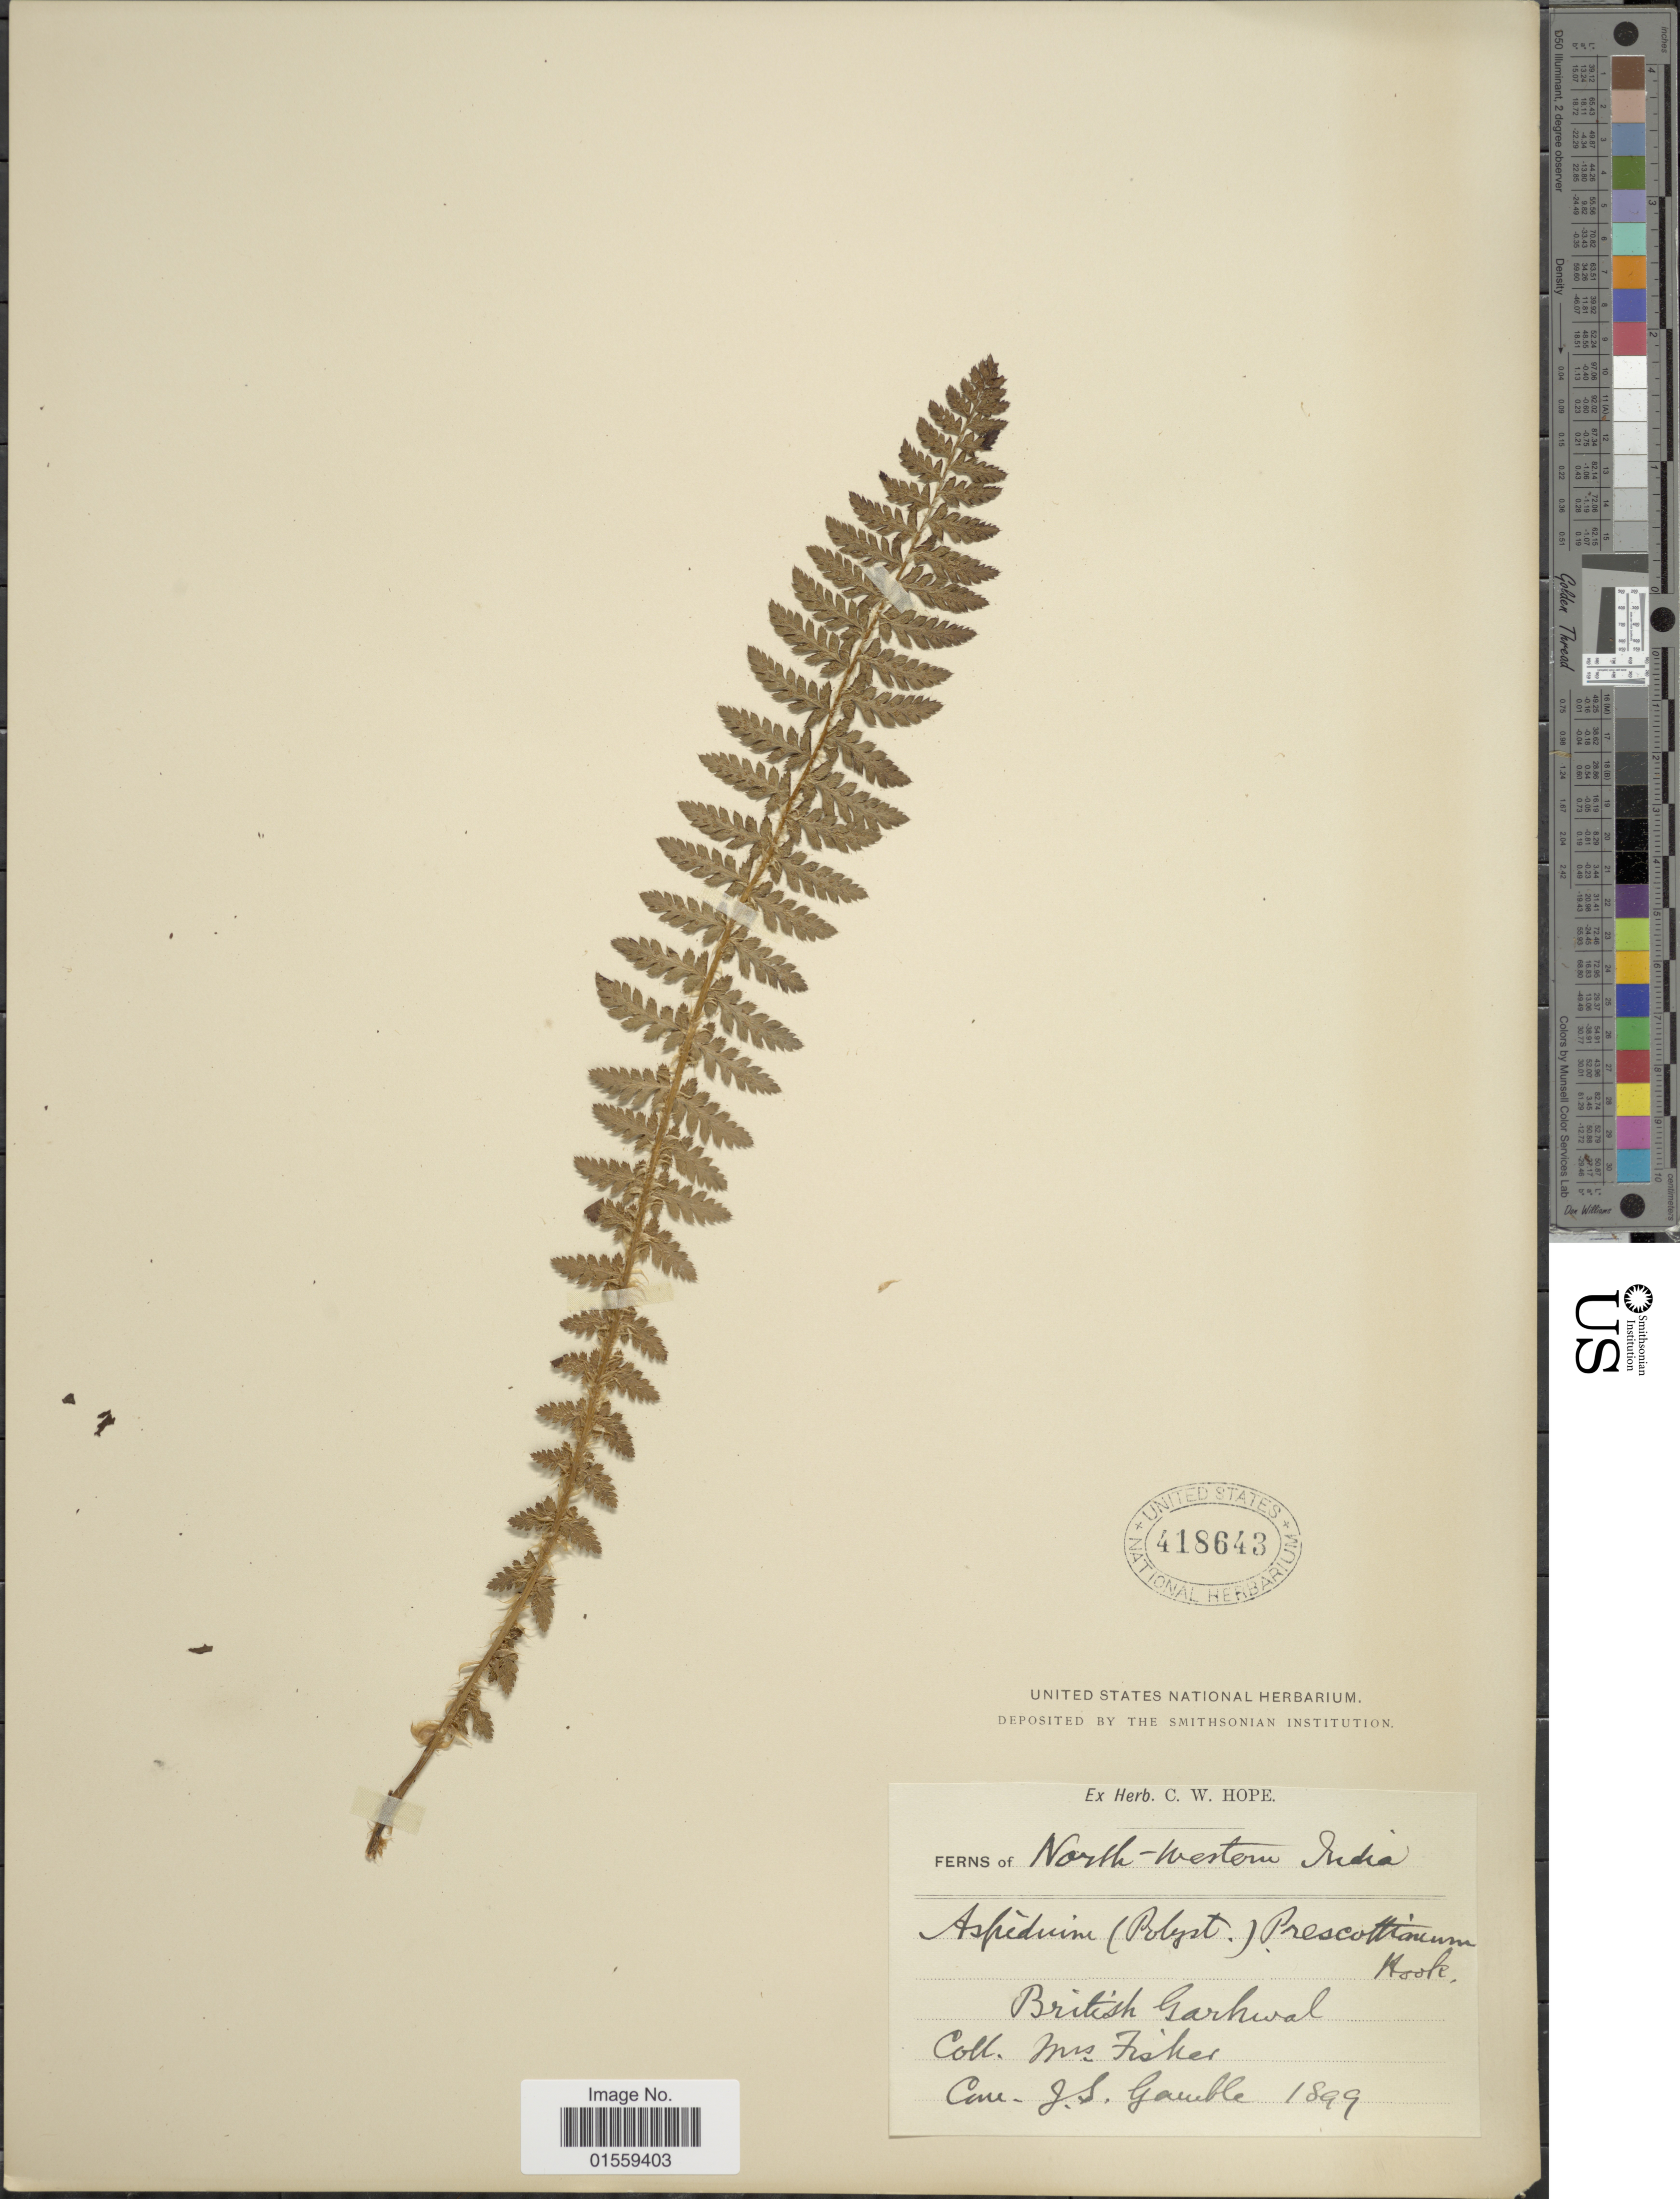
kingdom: Plantae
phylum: Tracheophyta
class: Polypodiopsida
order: Polypodiales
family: Dryopteridaceae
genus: Polystichum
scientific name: Polystichum prescottianum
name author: (Wall. ex Mett.) T. Moore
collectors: Fisher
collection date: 1899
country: India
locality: North-Western India, British Garhwal.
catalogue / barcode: US 418643